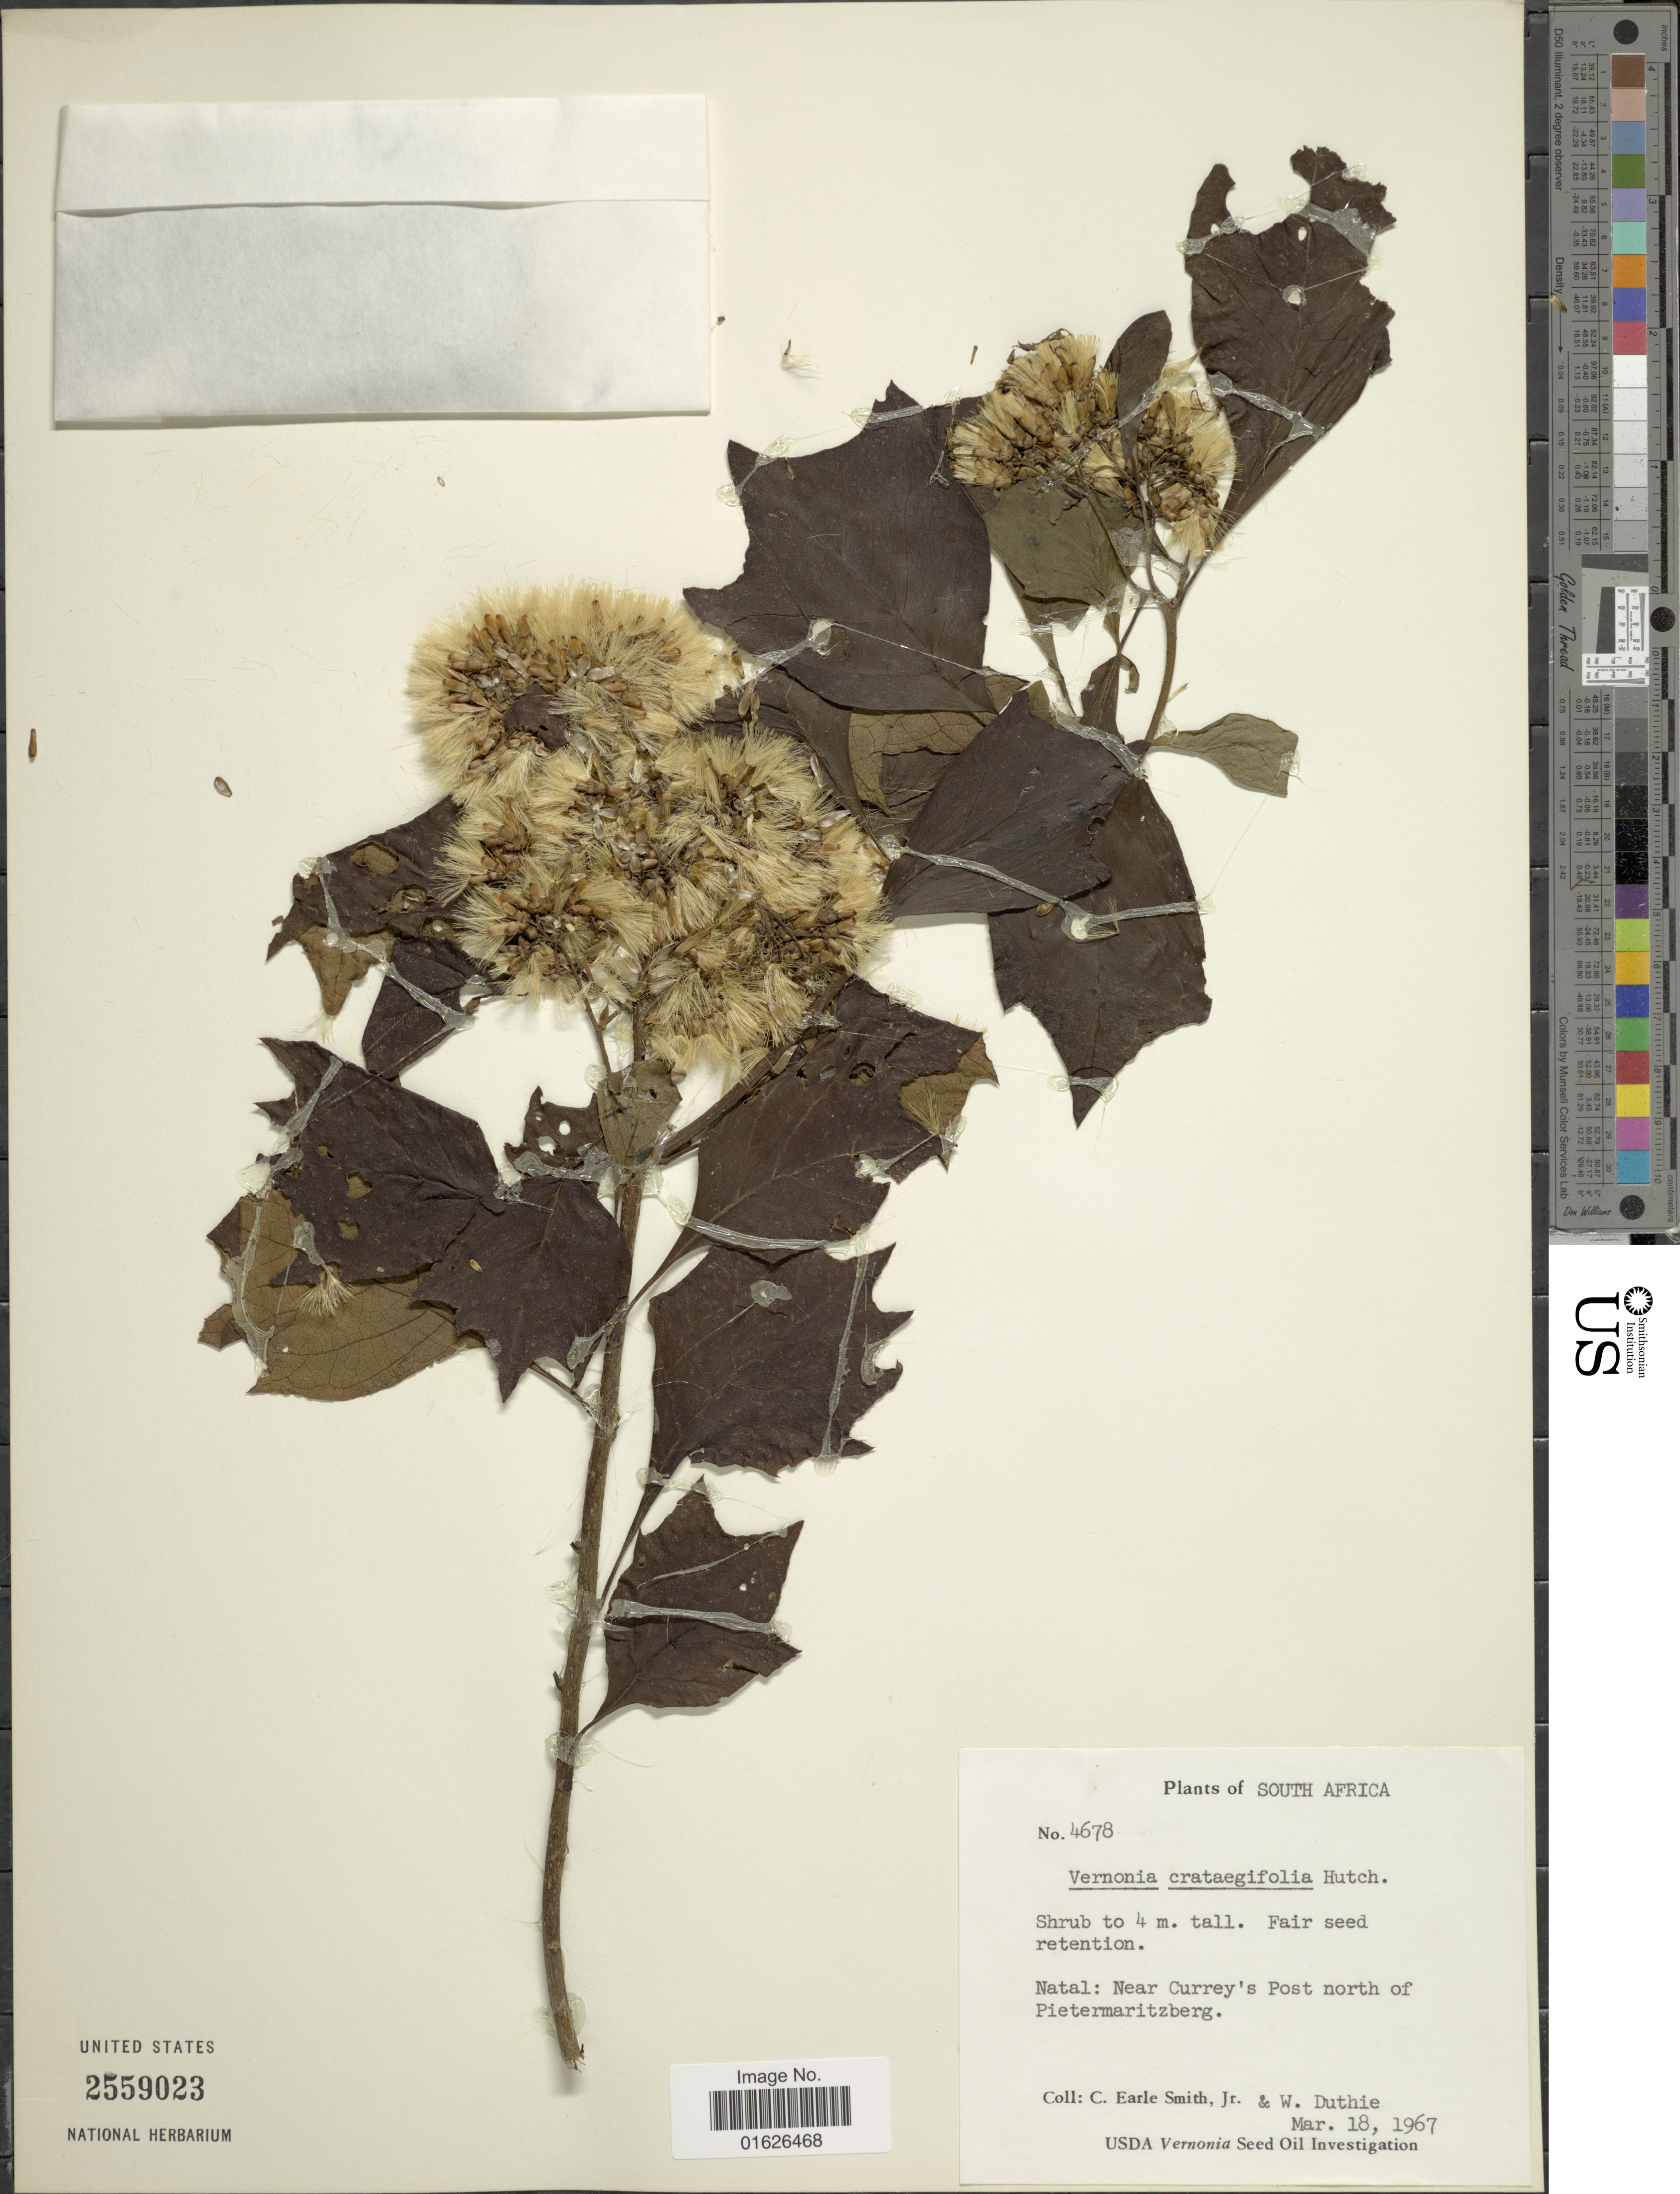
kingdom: Plantae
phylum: Tracheophyta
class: Magnoliopsida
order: Asterales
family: Asteraceae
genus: Gymnanthemum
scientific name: Gymnanthemum mespilifolium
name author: (Less.) H. Rob.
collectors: C. E. Smith Jr. & W. Duthie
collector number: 4678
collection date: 1967-03-18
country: South Africa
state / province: KwaZulu-Natal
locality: South Africa, Natal: near Currey's Post north of Pietermaritzberg.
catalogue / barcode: US 2559023